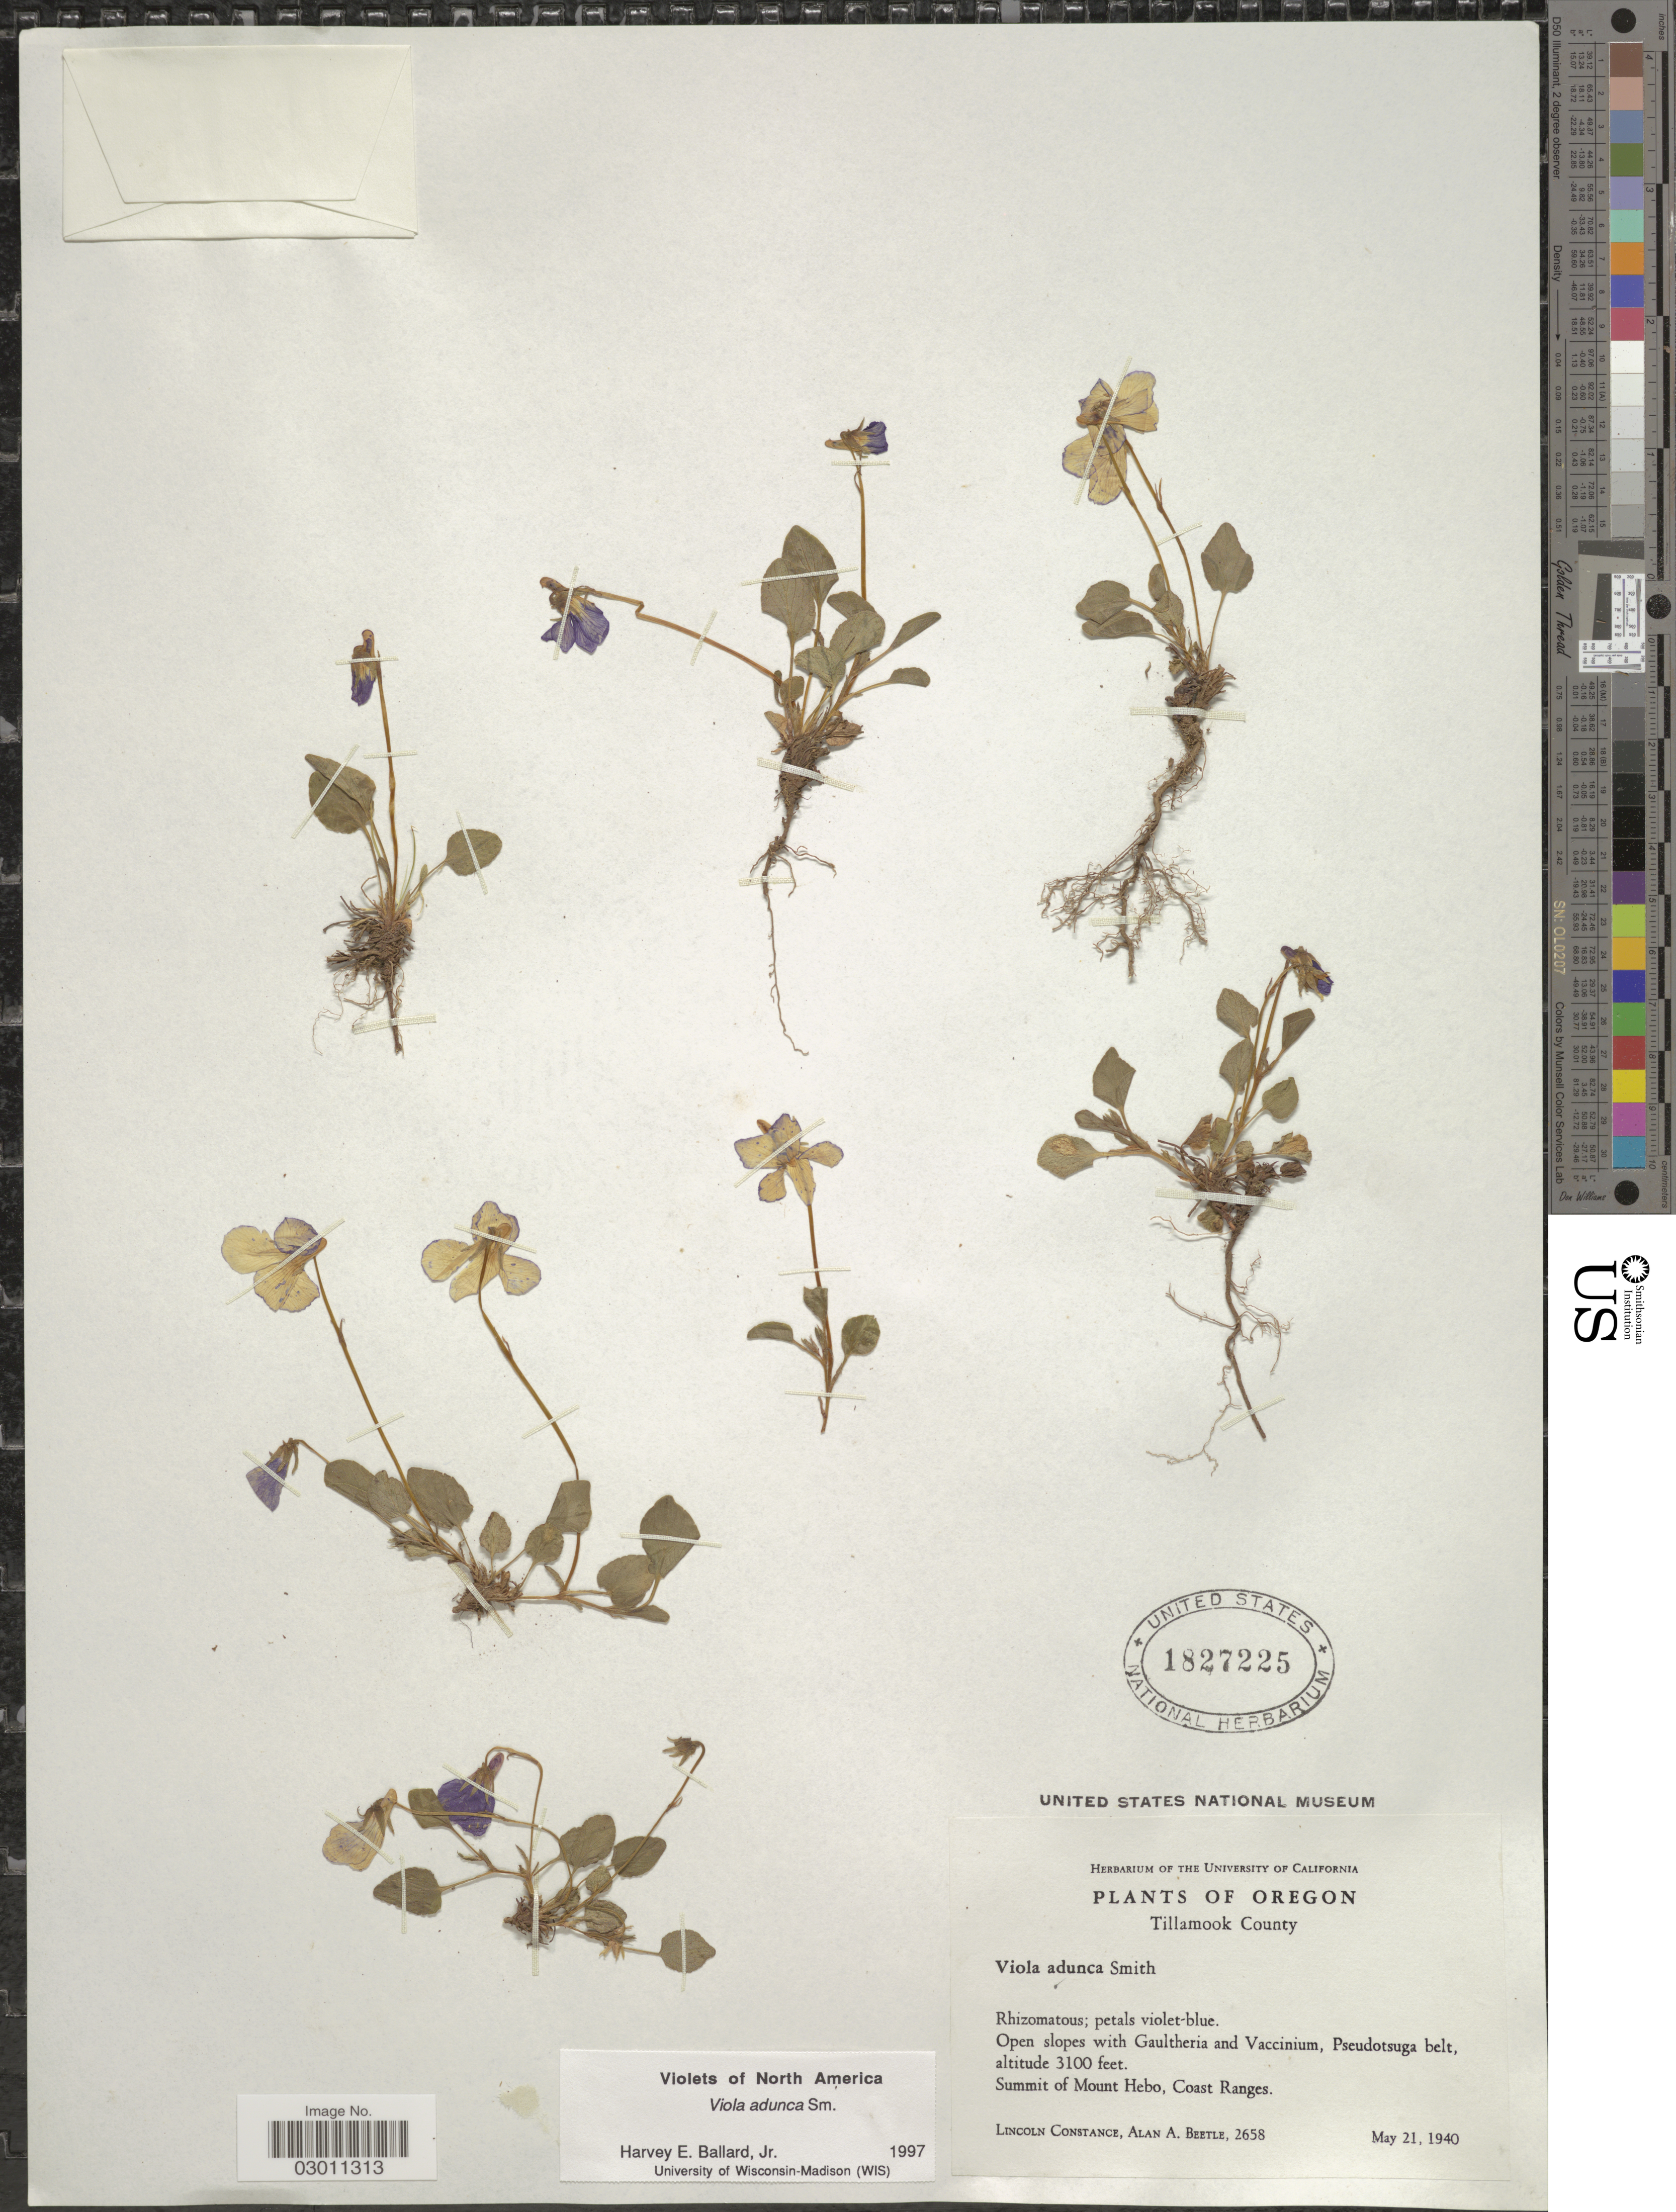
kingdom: Plantae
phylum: Tracheophyta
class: Magnoliopsida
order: Malpighiales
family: Violaceae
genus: Viola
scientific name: Viola adunca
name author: Sm.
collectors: L. Constance & A. A. Beetle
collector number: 2658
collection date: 1940-05-21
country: United States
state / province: Oregon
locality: Tillamook County. Summit of Mount Hebo, Coast Ranges.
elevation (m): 945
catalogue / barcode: US 1827225